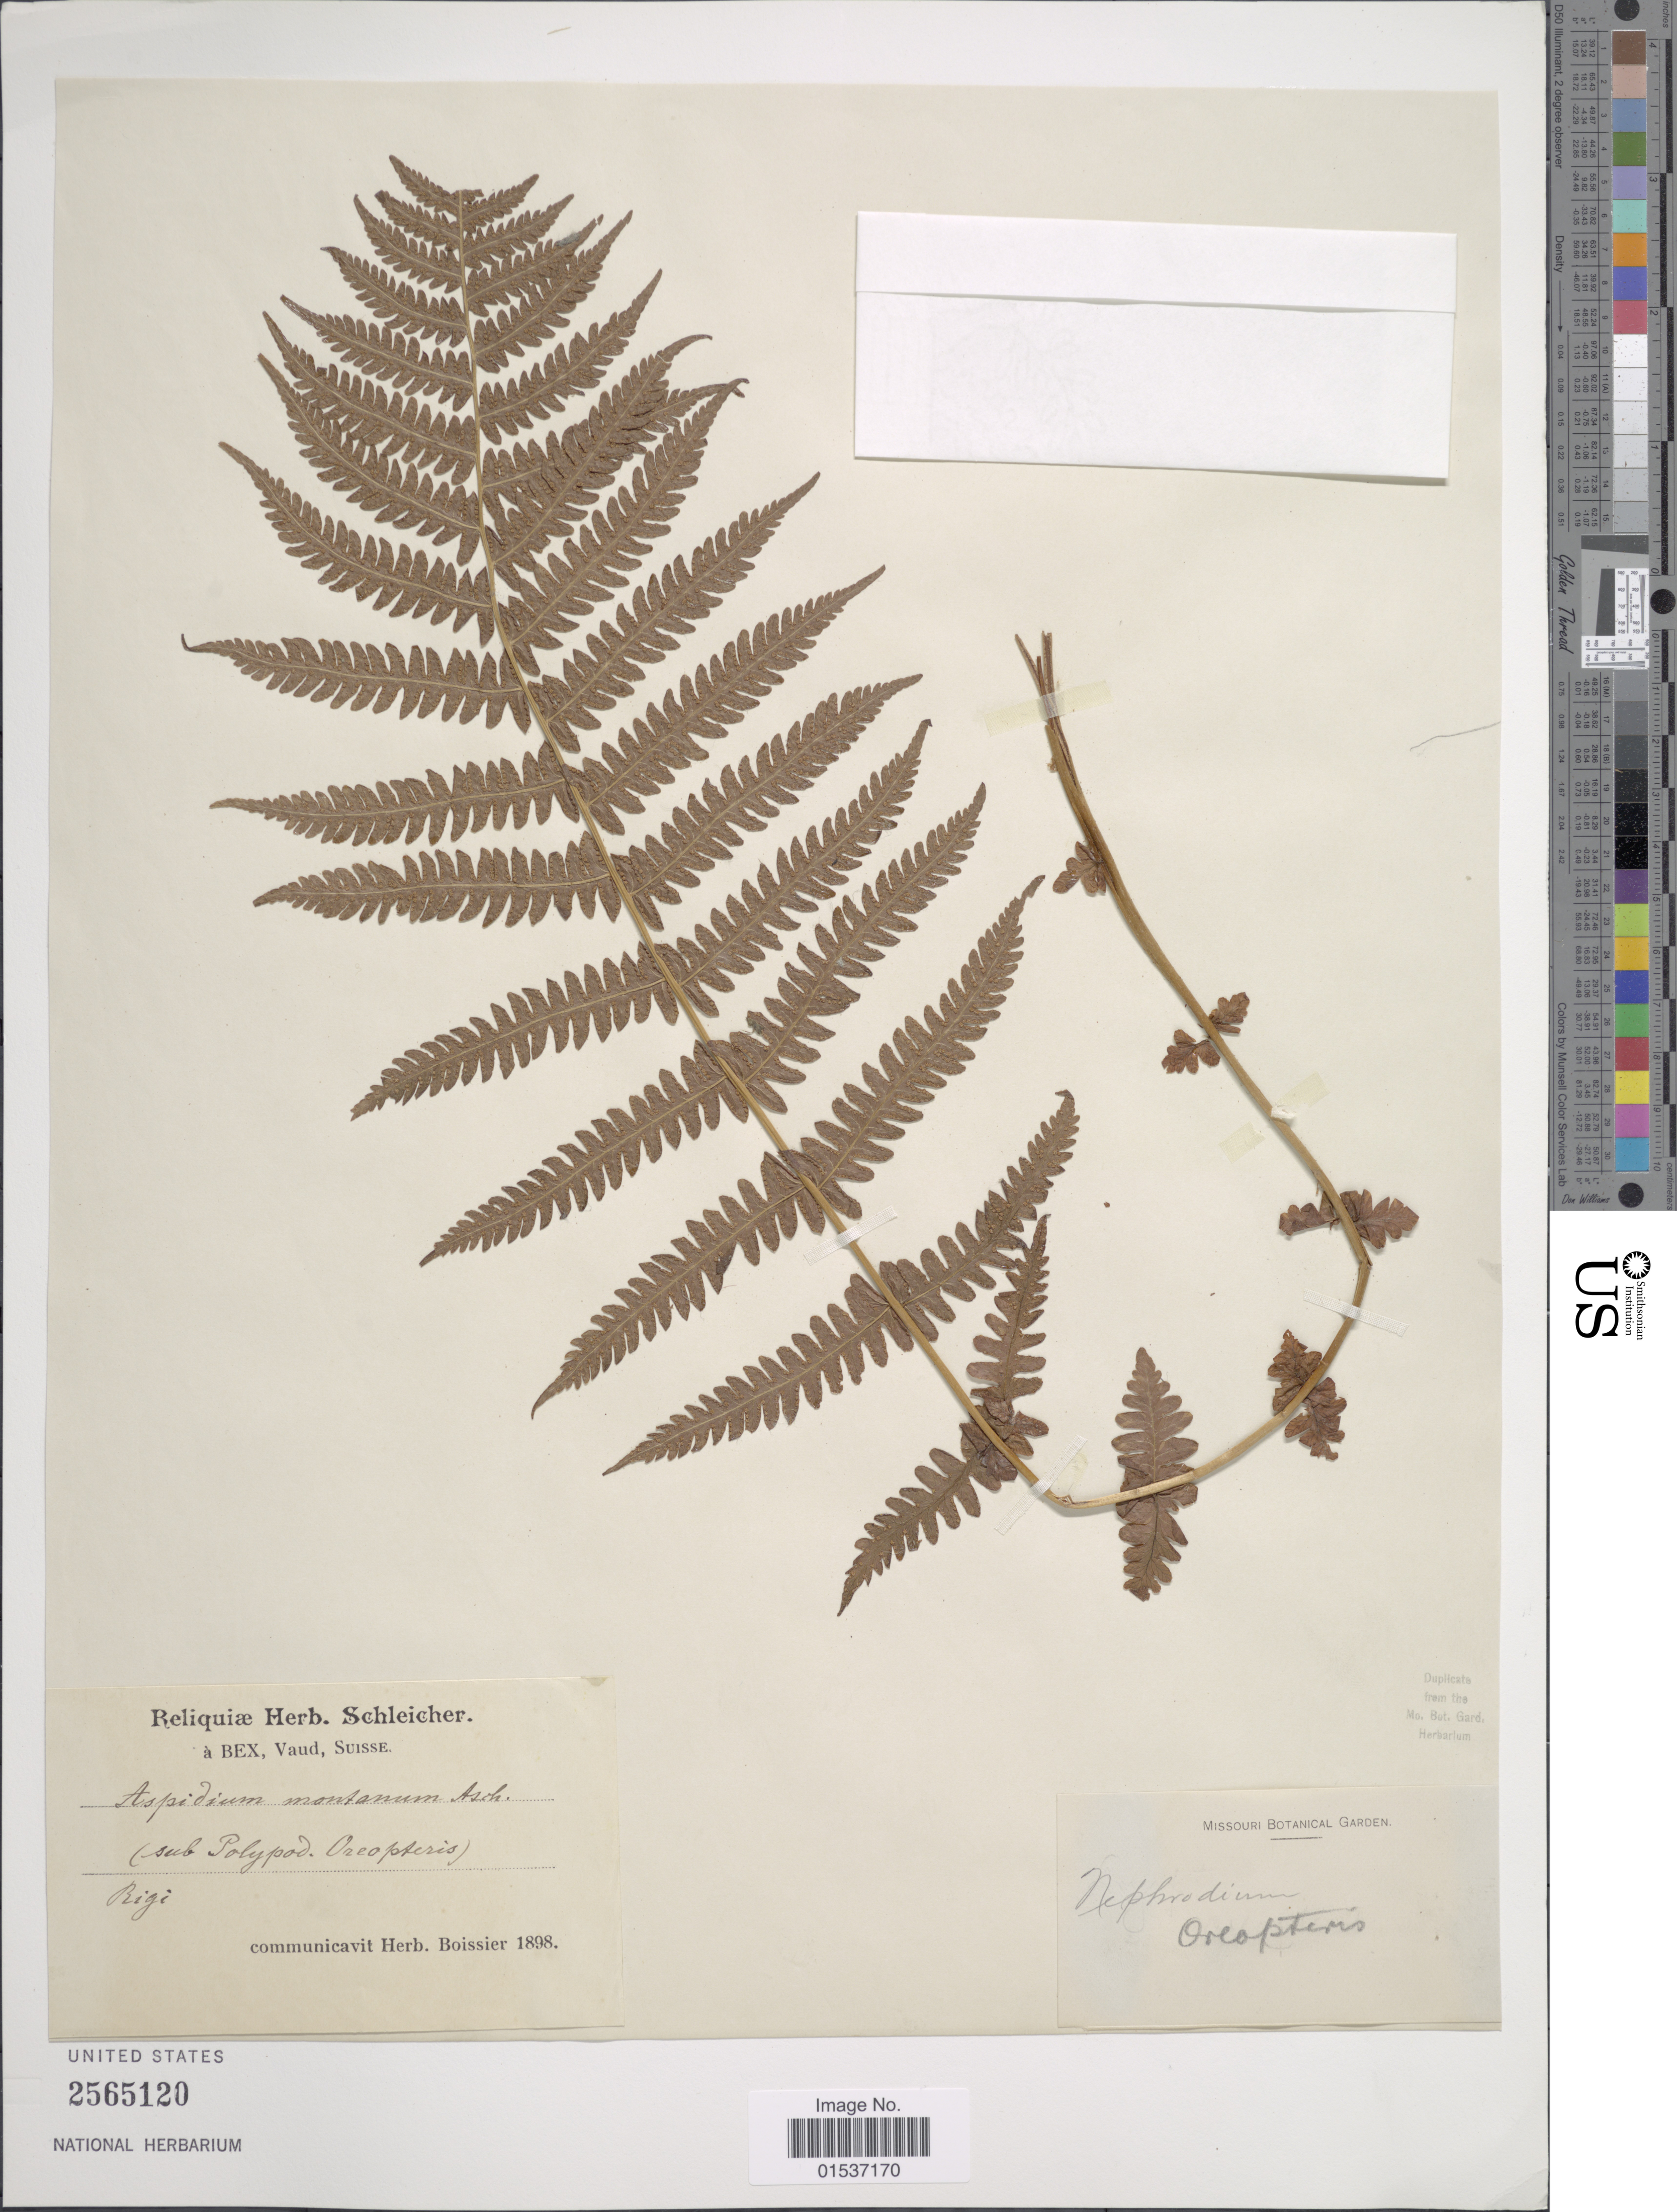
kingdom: Plantae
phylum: Tracheophyta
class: Polypodiopsida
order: Polypodiales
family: Thelypteridaceae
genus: Oreopteris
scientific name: Oreopteris limbosperma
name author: (All.) K. Iwats.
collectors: ex herb. Schleicher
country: Switzerland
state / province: Vaud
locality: A Bex, Vaud, Suisse, Rigi.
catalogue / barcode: US 2565120